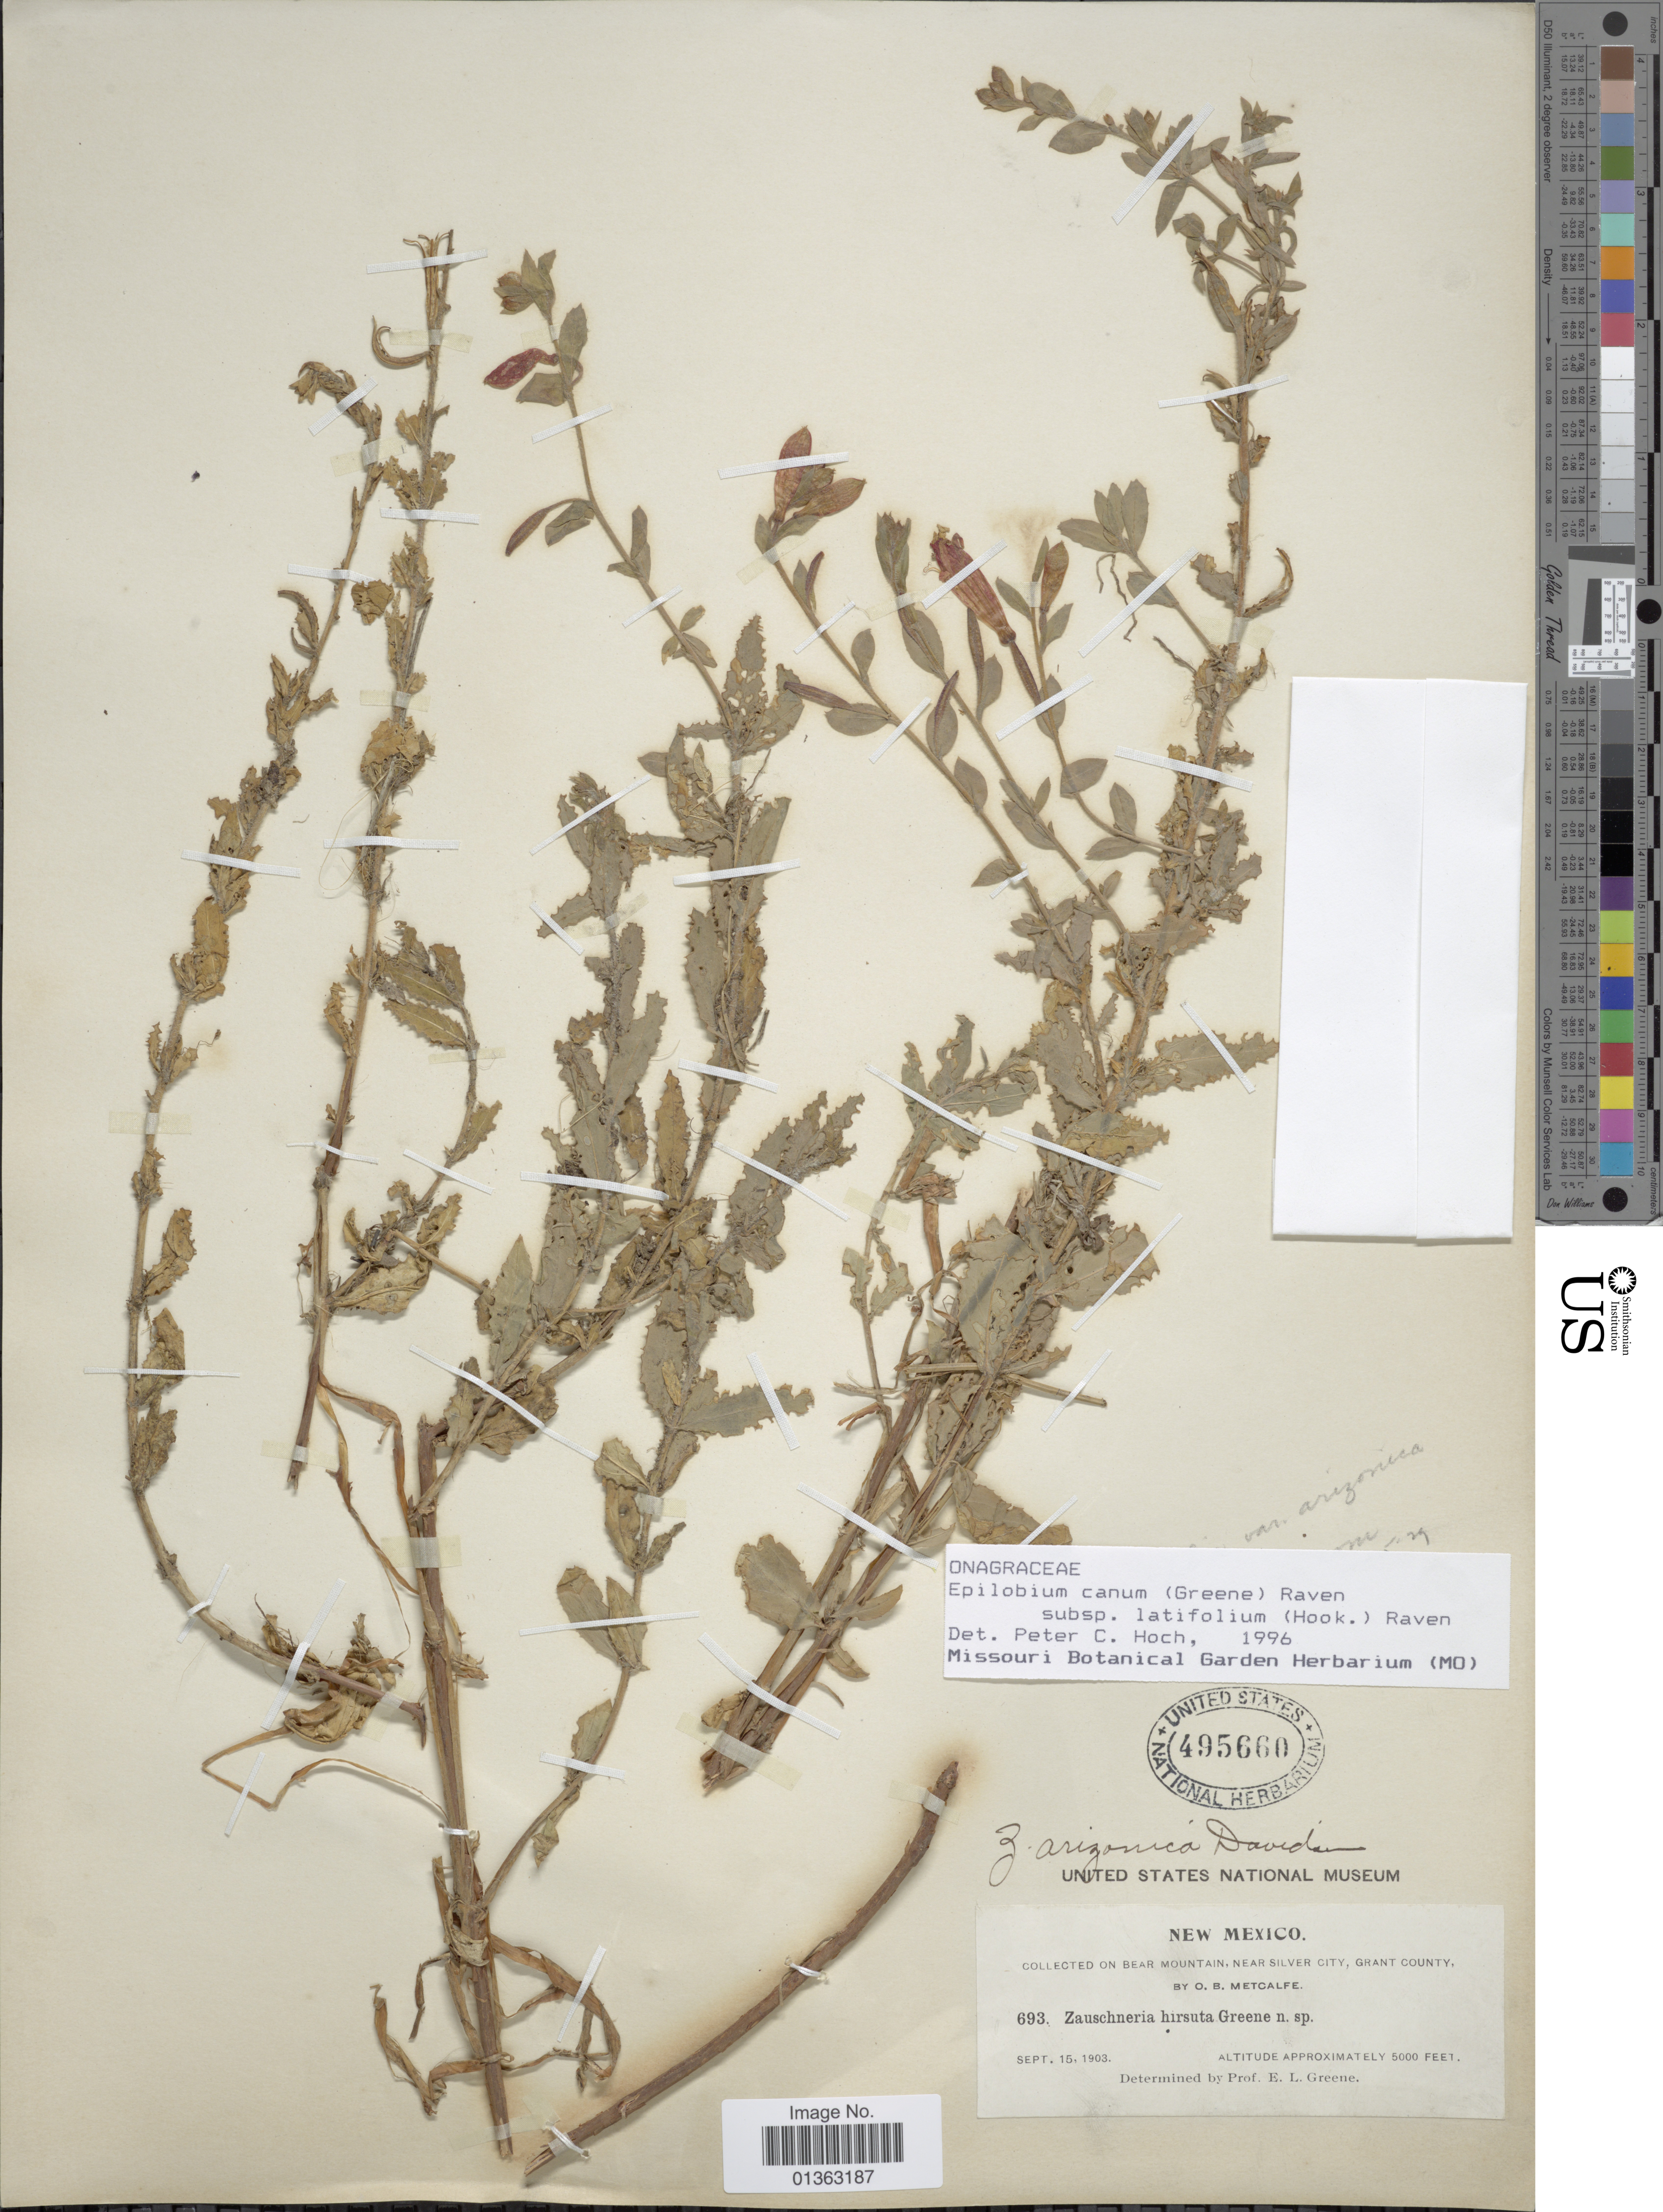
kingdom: Plantae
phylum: Tracheophyta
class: Magnoliopsida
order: Myrtales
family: Onagraceae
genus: Epilobium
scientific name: Epilobium canum subsp. latifolium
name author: (Hook.) P.H. Raven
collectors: O. B. Metcalfe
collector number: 693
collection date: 1903-09-15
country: United States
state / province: New Mexico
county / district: Grant County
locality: Bear Mountain, near Silver City.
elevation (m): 1524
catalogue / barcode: US 495660